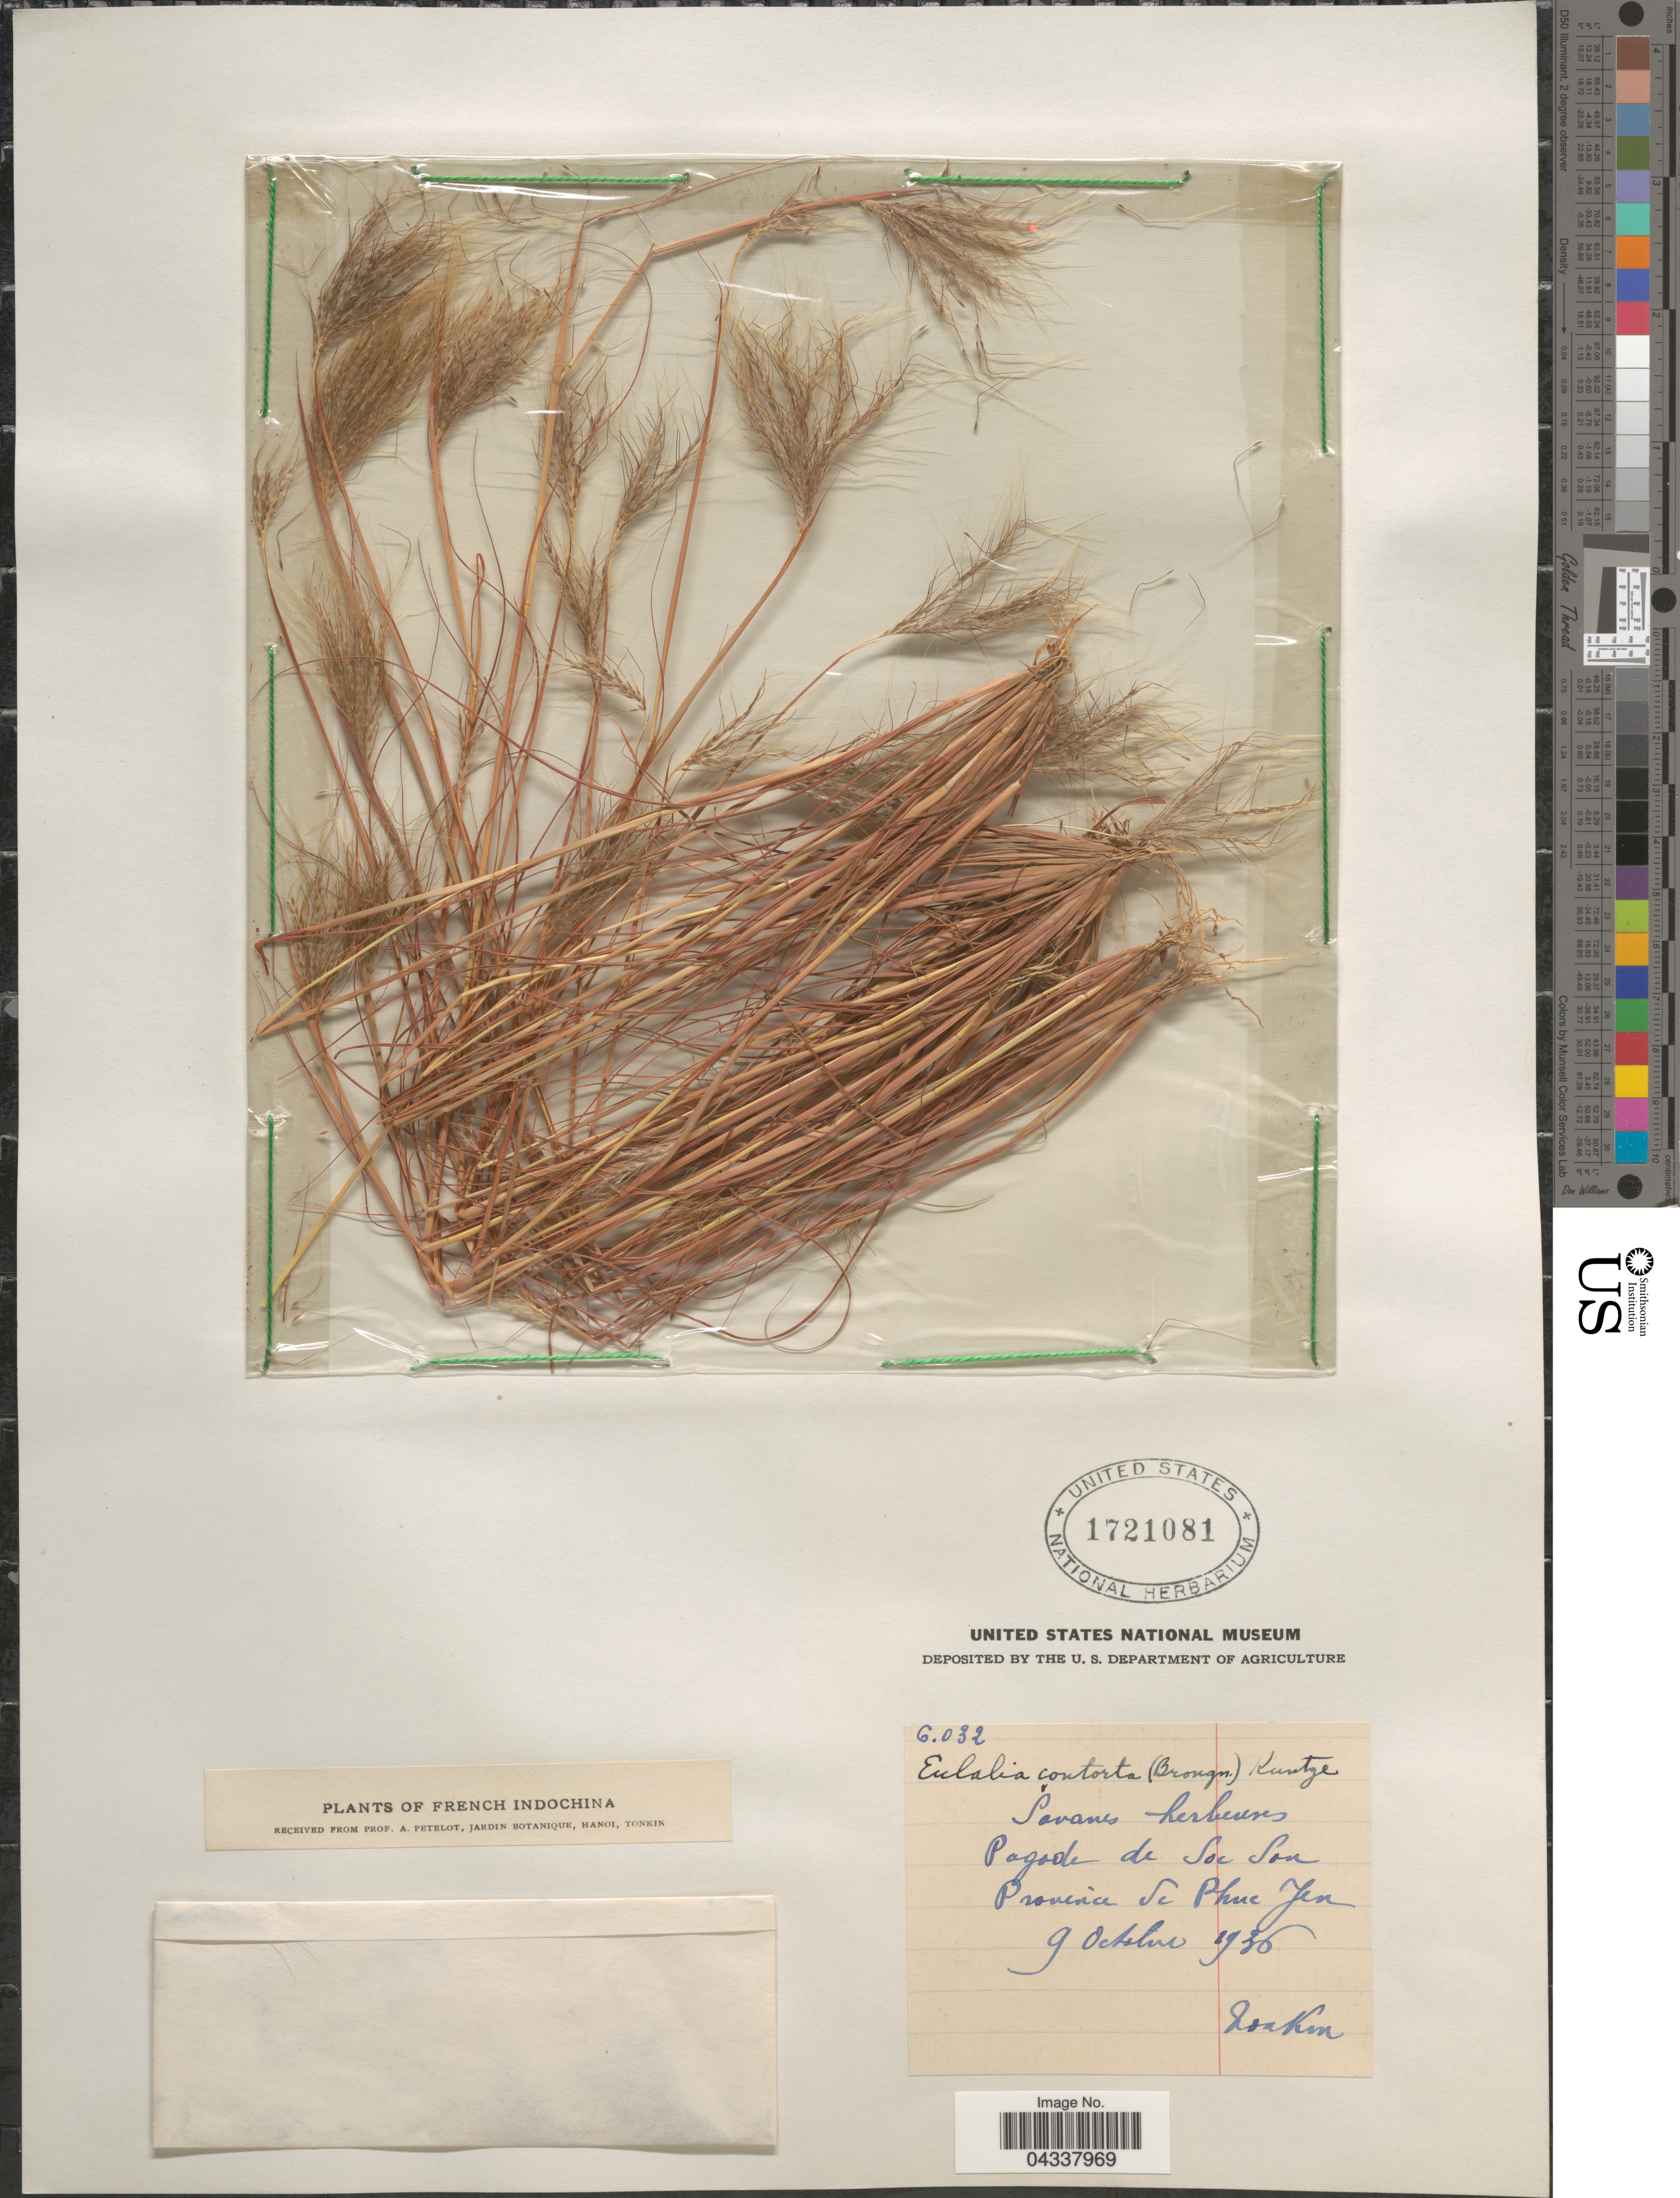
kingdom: Plantae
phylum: Tracheophyta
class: Liliopsida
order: Poales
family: Poaceae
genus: Pseudopogonatherum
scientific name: Pseudopogonatherum contortum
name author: A. Camus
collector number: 6032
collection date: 1936-10-09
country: Vietnam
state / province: Phu Yen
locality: French Indochina. Pagode de Soc Son. Province de Phuc Yen. Tonkin.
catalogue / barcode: US 1721081